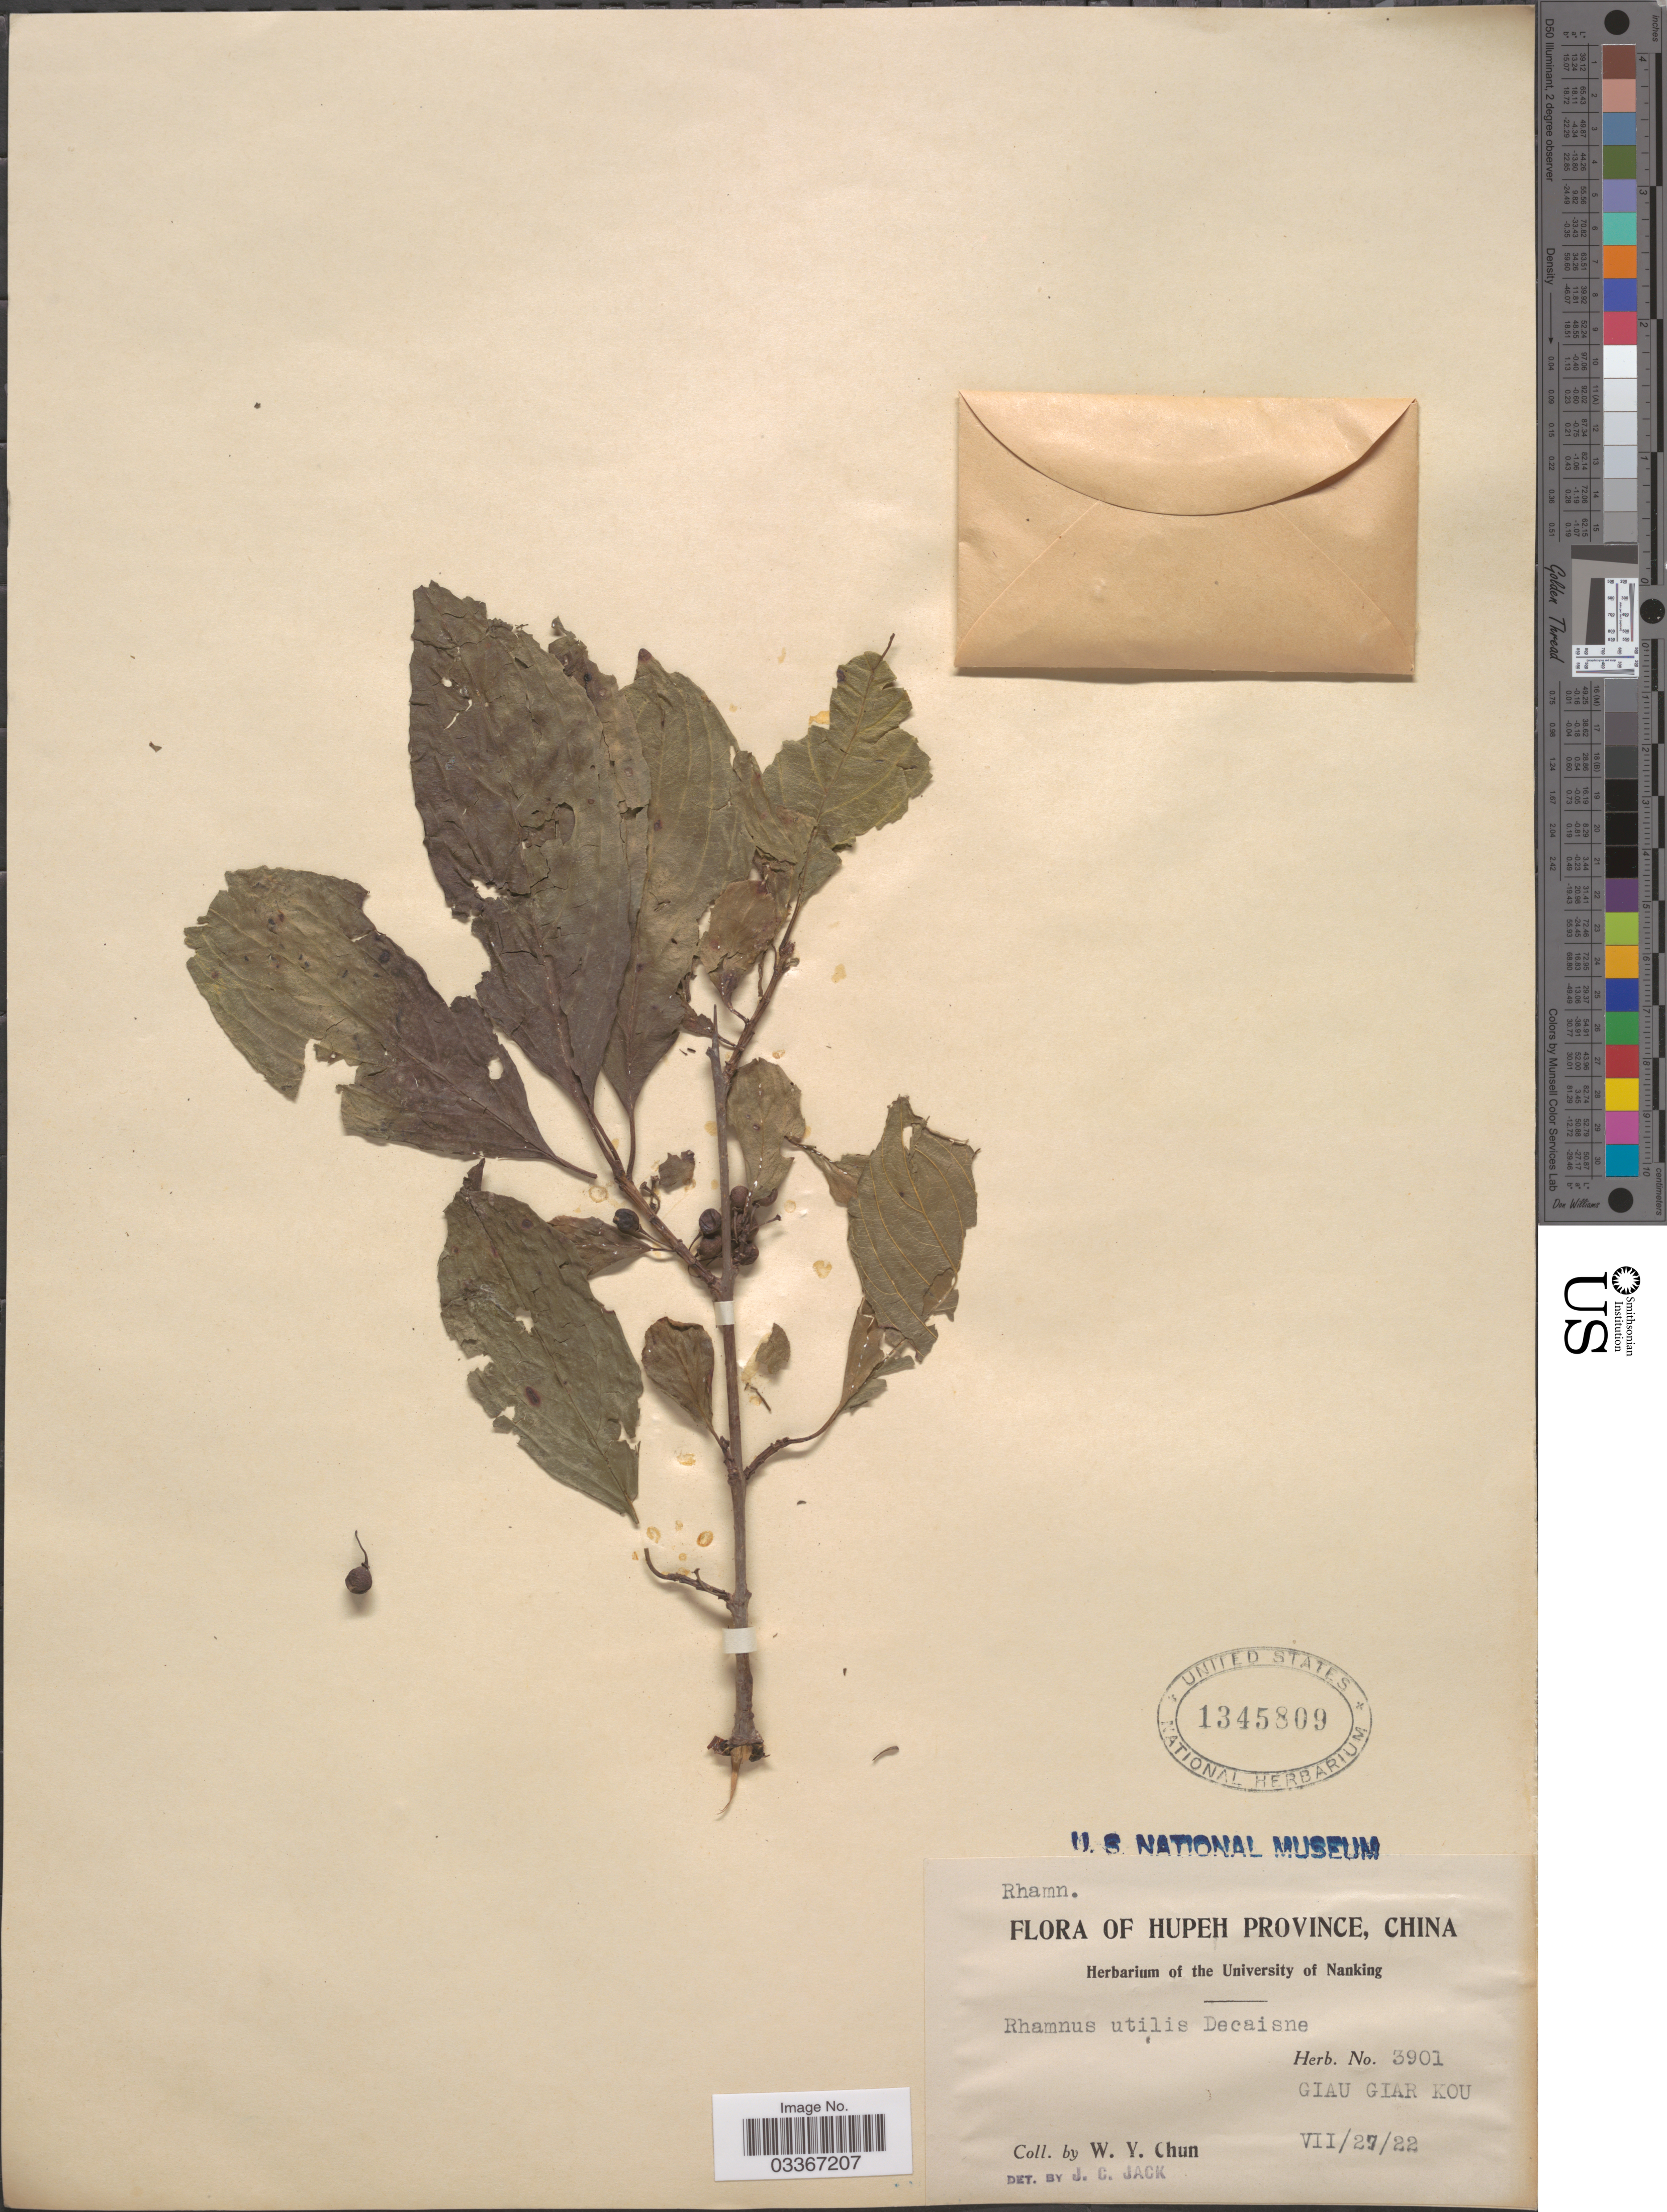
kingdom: Plantae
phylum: Tracheophyta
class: Magnoliopsida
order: Rosales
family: Rhamnaceae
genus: Rhamnus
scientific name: Rhamnus utilis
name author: Decne.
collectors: W. Y. Chun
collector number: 3901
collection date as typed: Transcribed d/m/y: 27/7/22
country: China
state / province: Hubei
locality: Hupeh Province. Giau Giar Kou.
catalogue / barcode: US 1345809